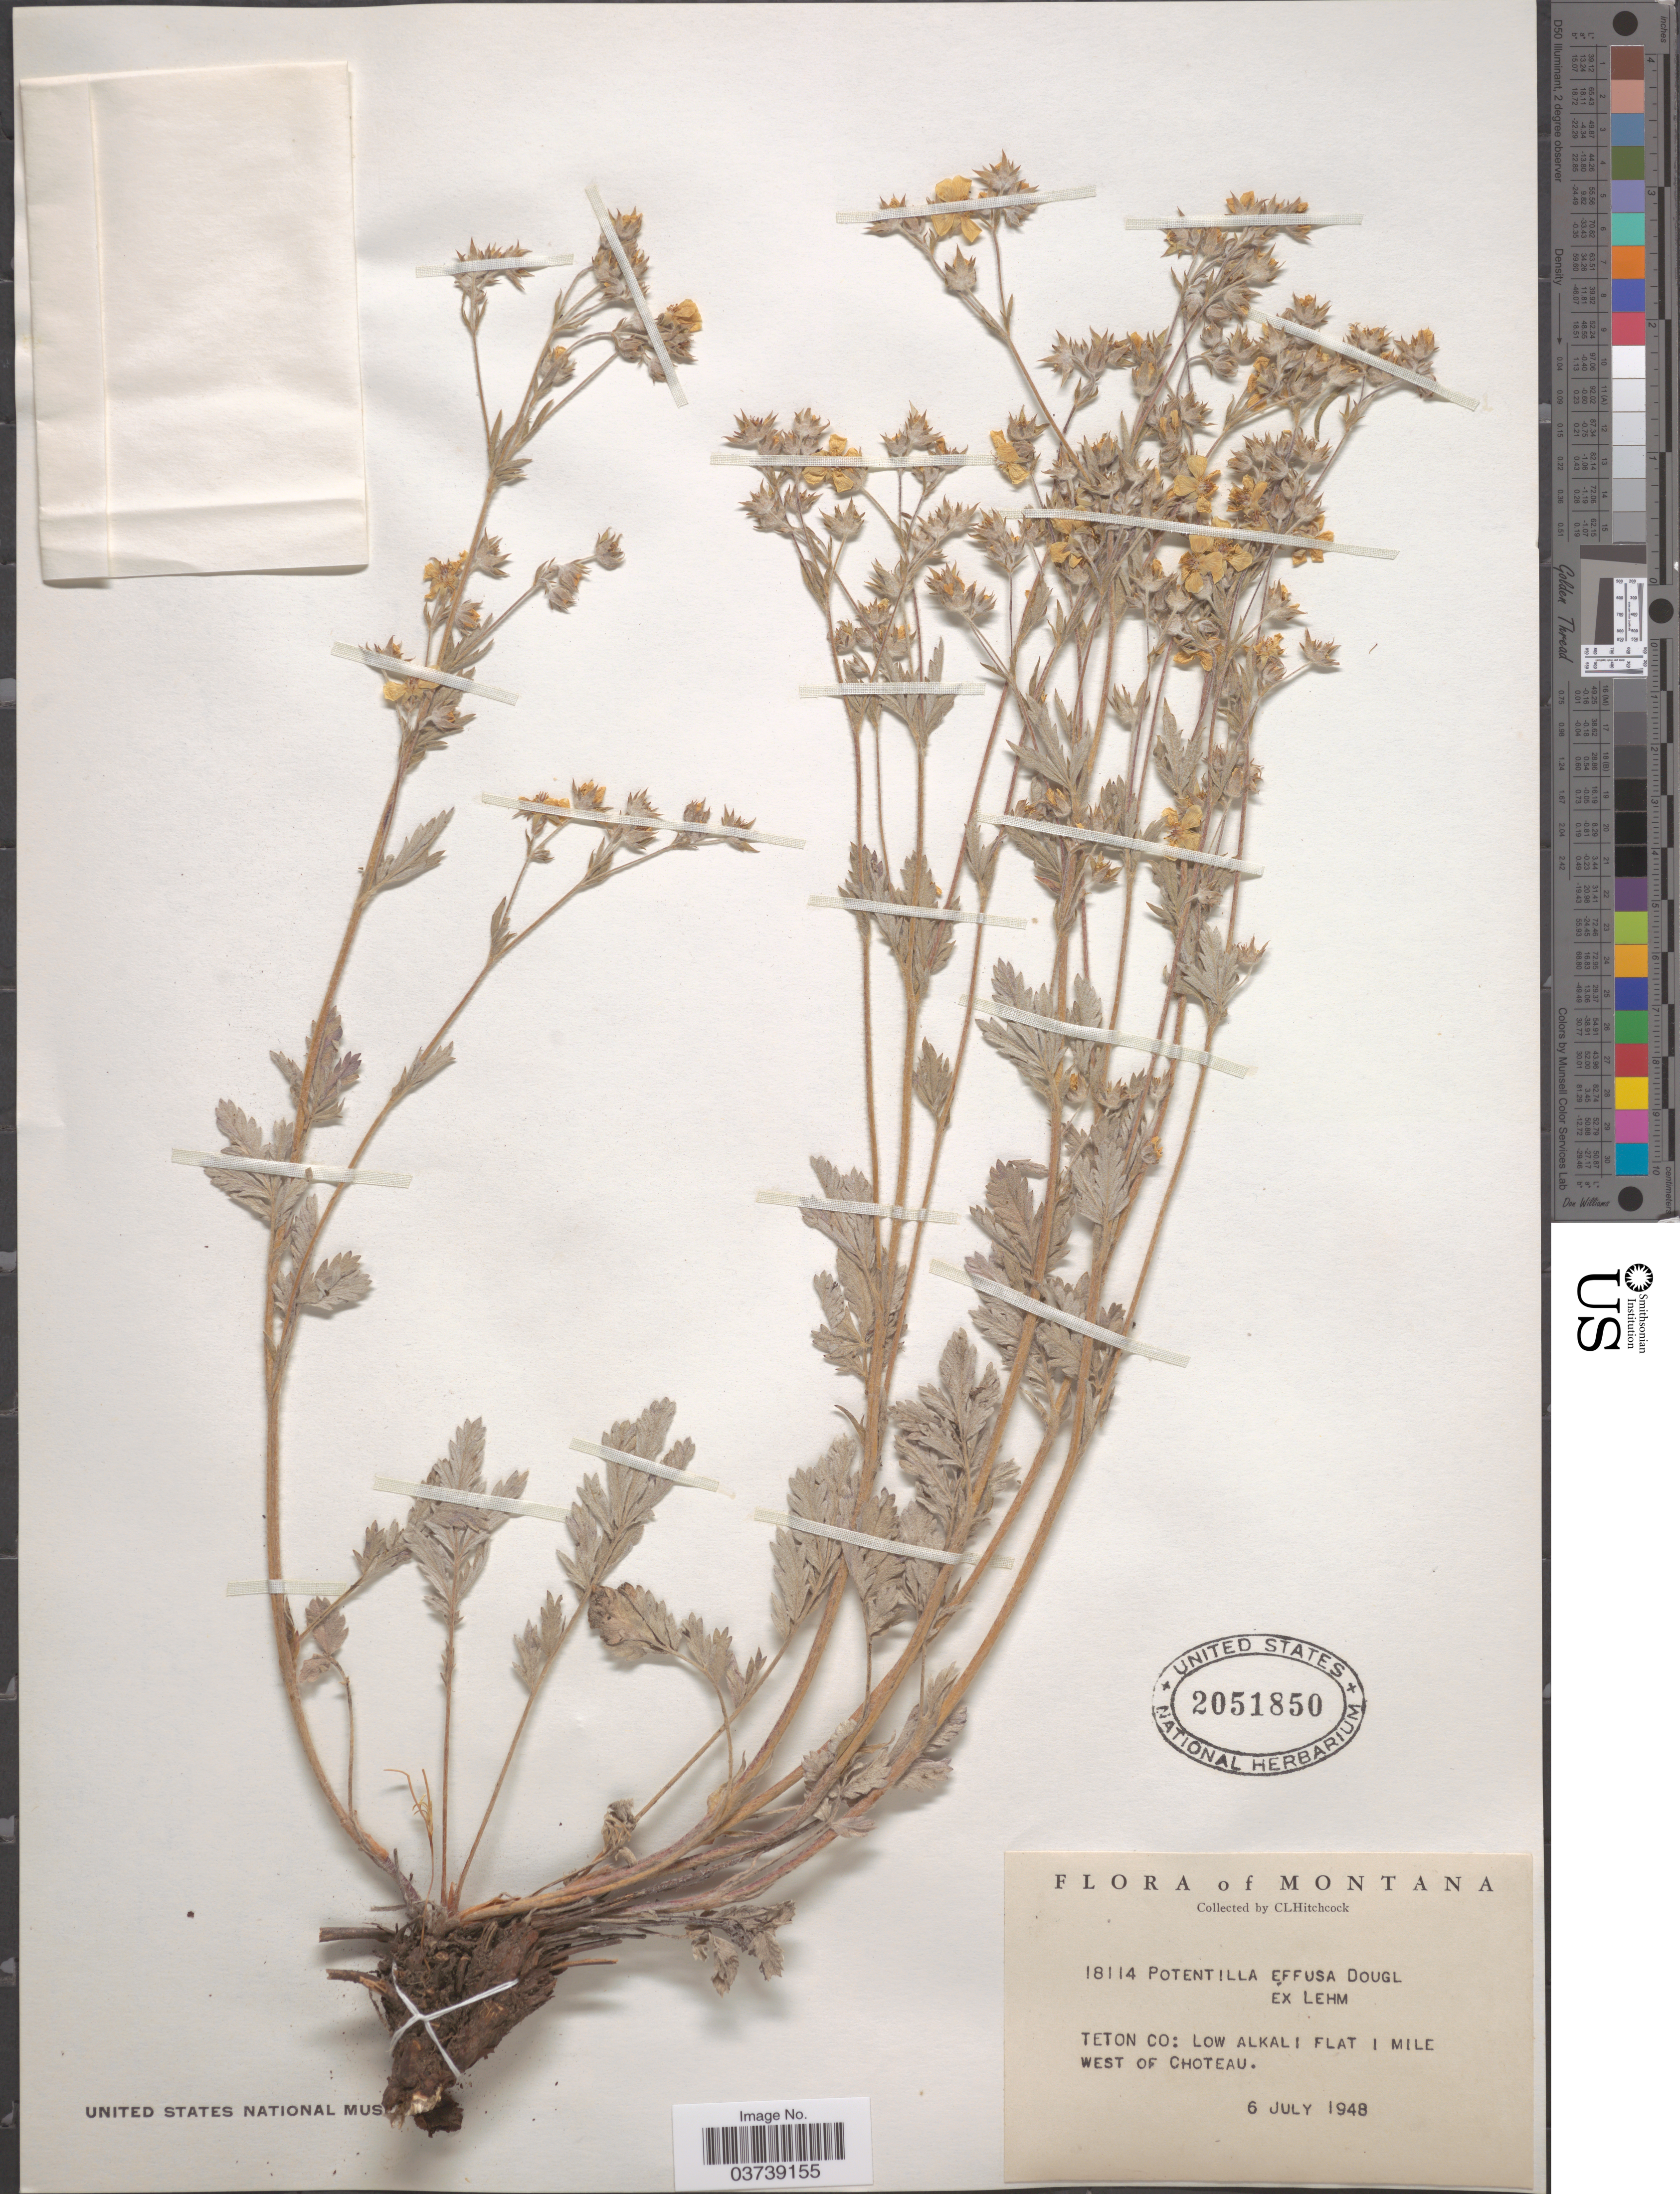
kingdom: Plantae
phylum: Tracheophyta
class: Magnoliopsida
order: Rosales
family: Rosaceae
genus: Potentilla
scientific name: Potentilla effusa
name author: Douglas ex Lehm.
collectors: C. L. Hitchcock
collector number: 18114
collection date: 1948-07-06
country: United States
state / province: Montana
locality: Teton Co: Low Alkali flat 1 mile west of Choteau.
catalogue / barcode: US 2051850